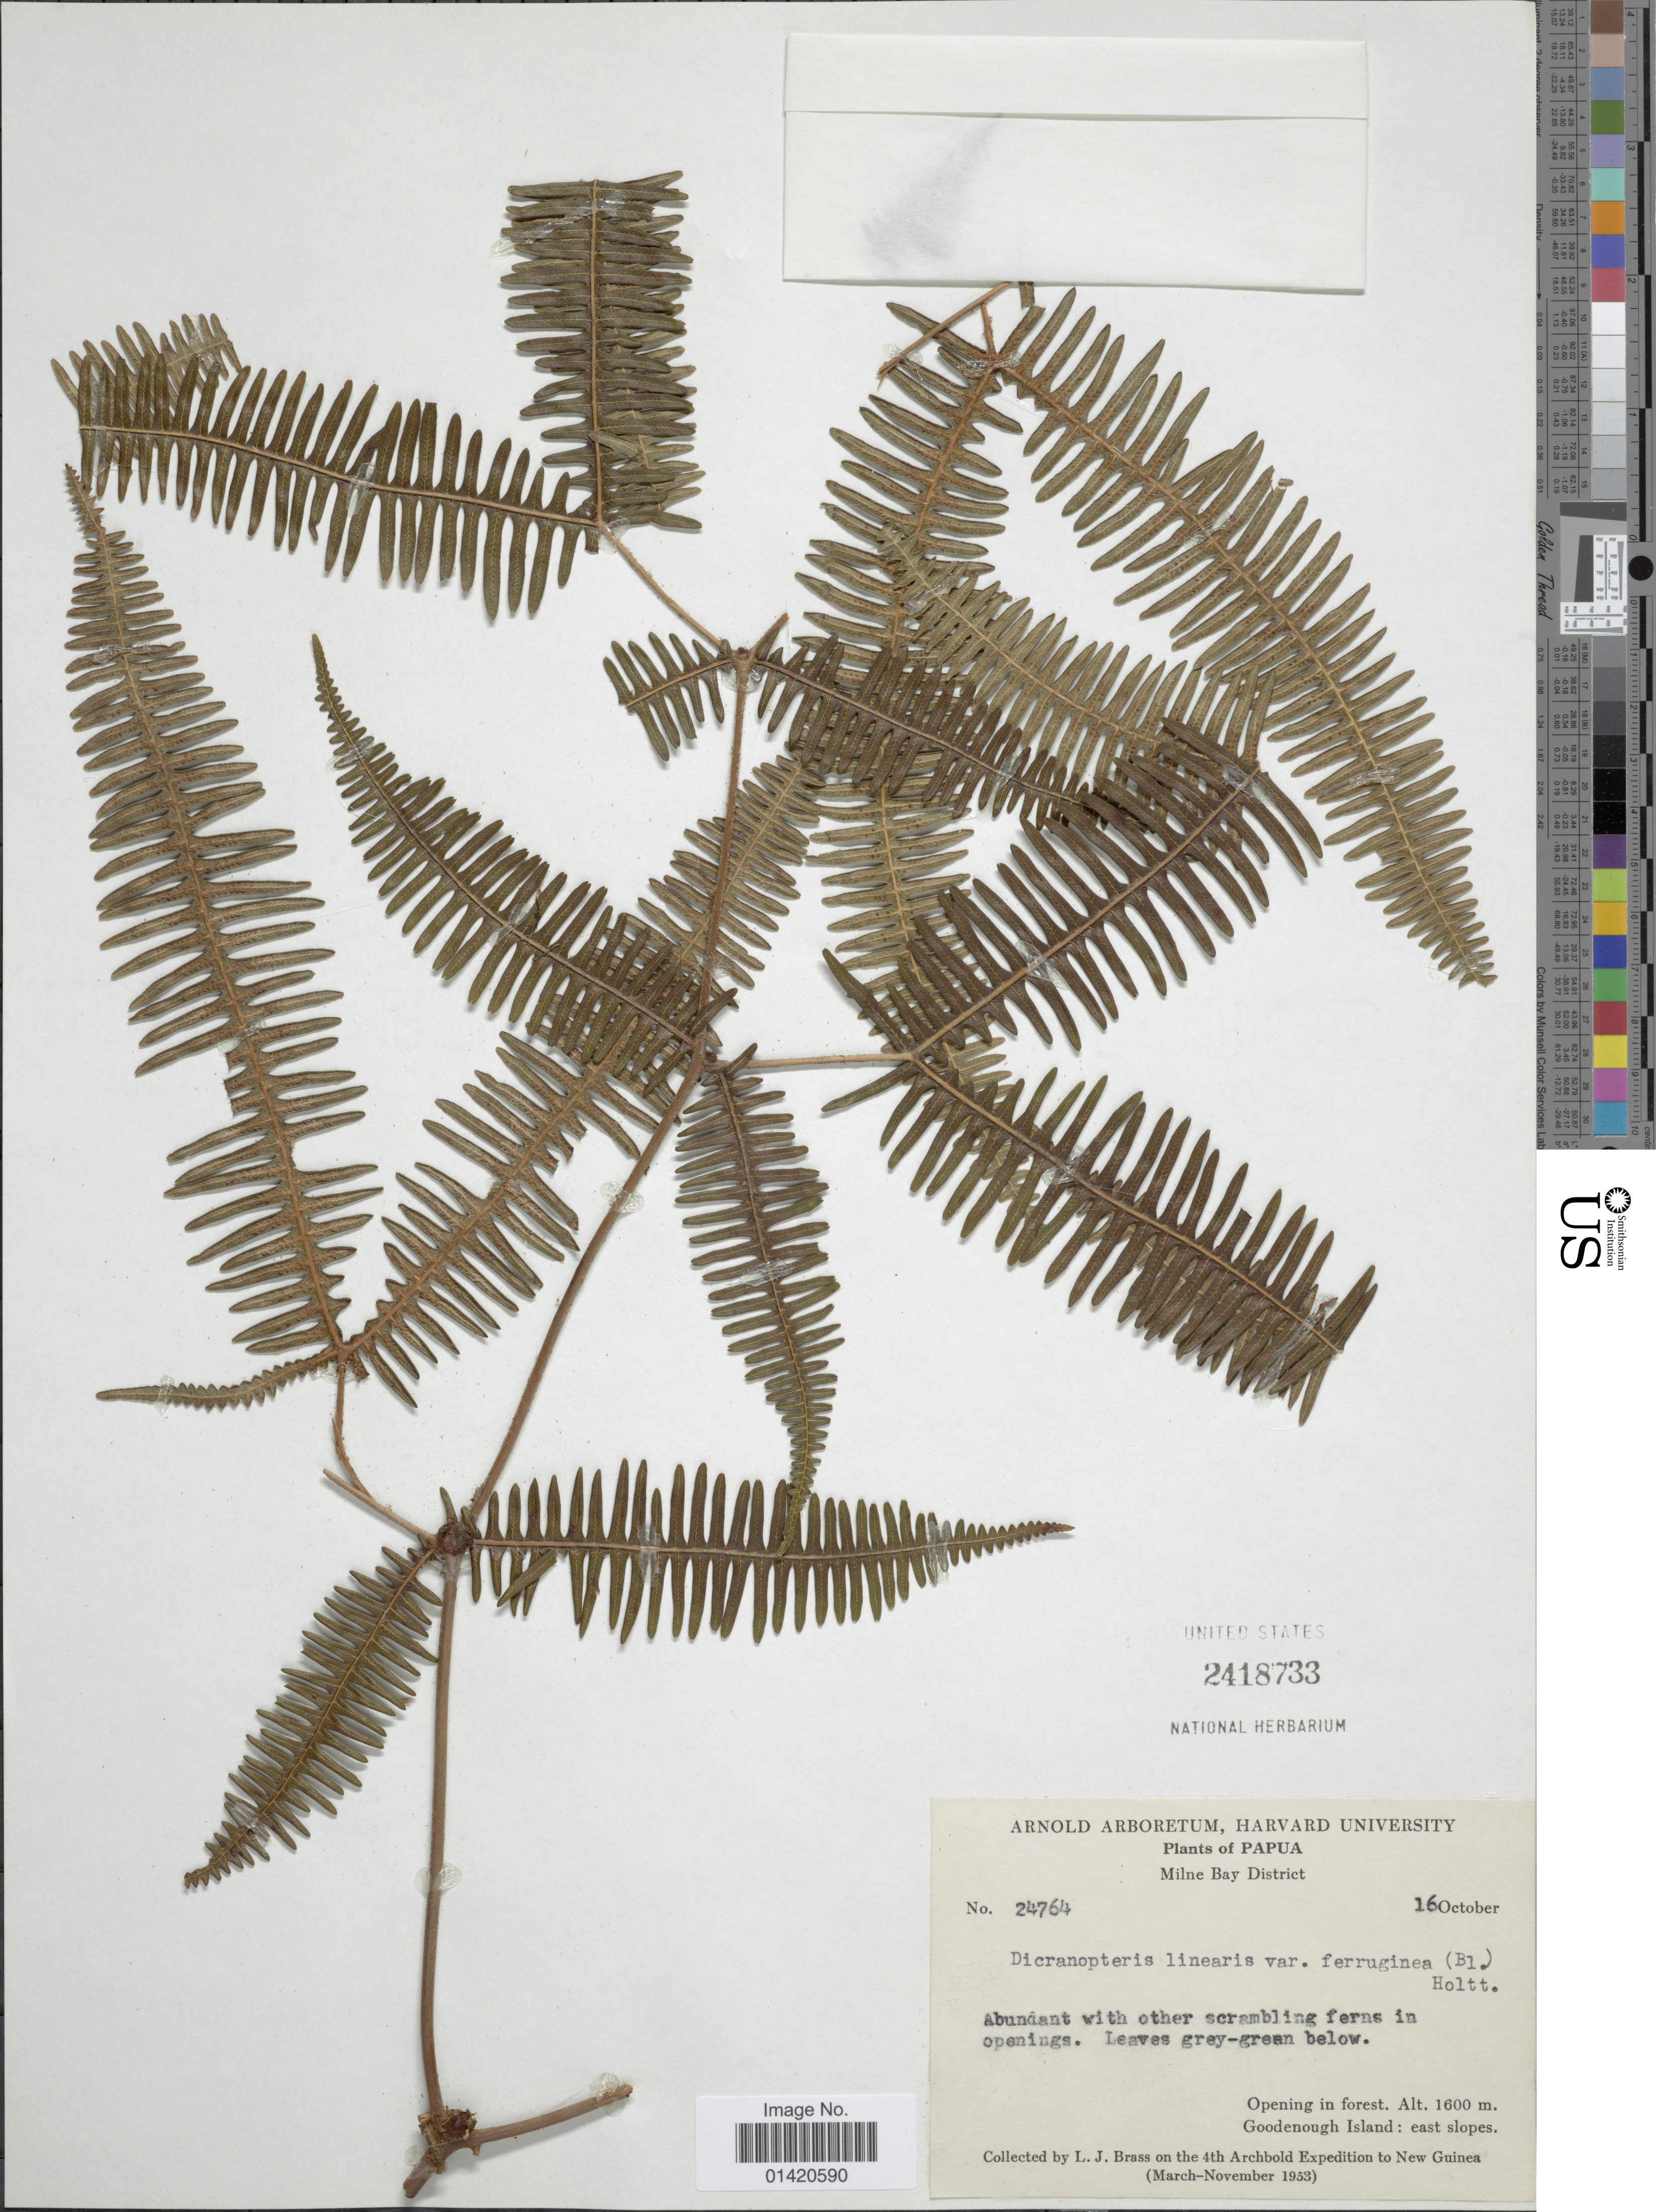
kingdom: Plantae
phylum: Tracheophyta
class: Polypodiopsida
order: Gleicheniales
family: Gleicheniaceae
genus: Dicranopteris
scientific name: Dicranopteris linearis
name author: (Burm. f.) Underw.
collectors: L. J. Brass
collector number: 24764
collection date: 1953-10-16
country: Papua New Guinea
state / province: Milne Bay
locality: Milne Bay District, Goodenough Island: east slopes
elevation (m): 1600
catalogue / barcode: US 2418733